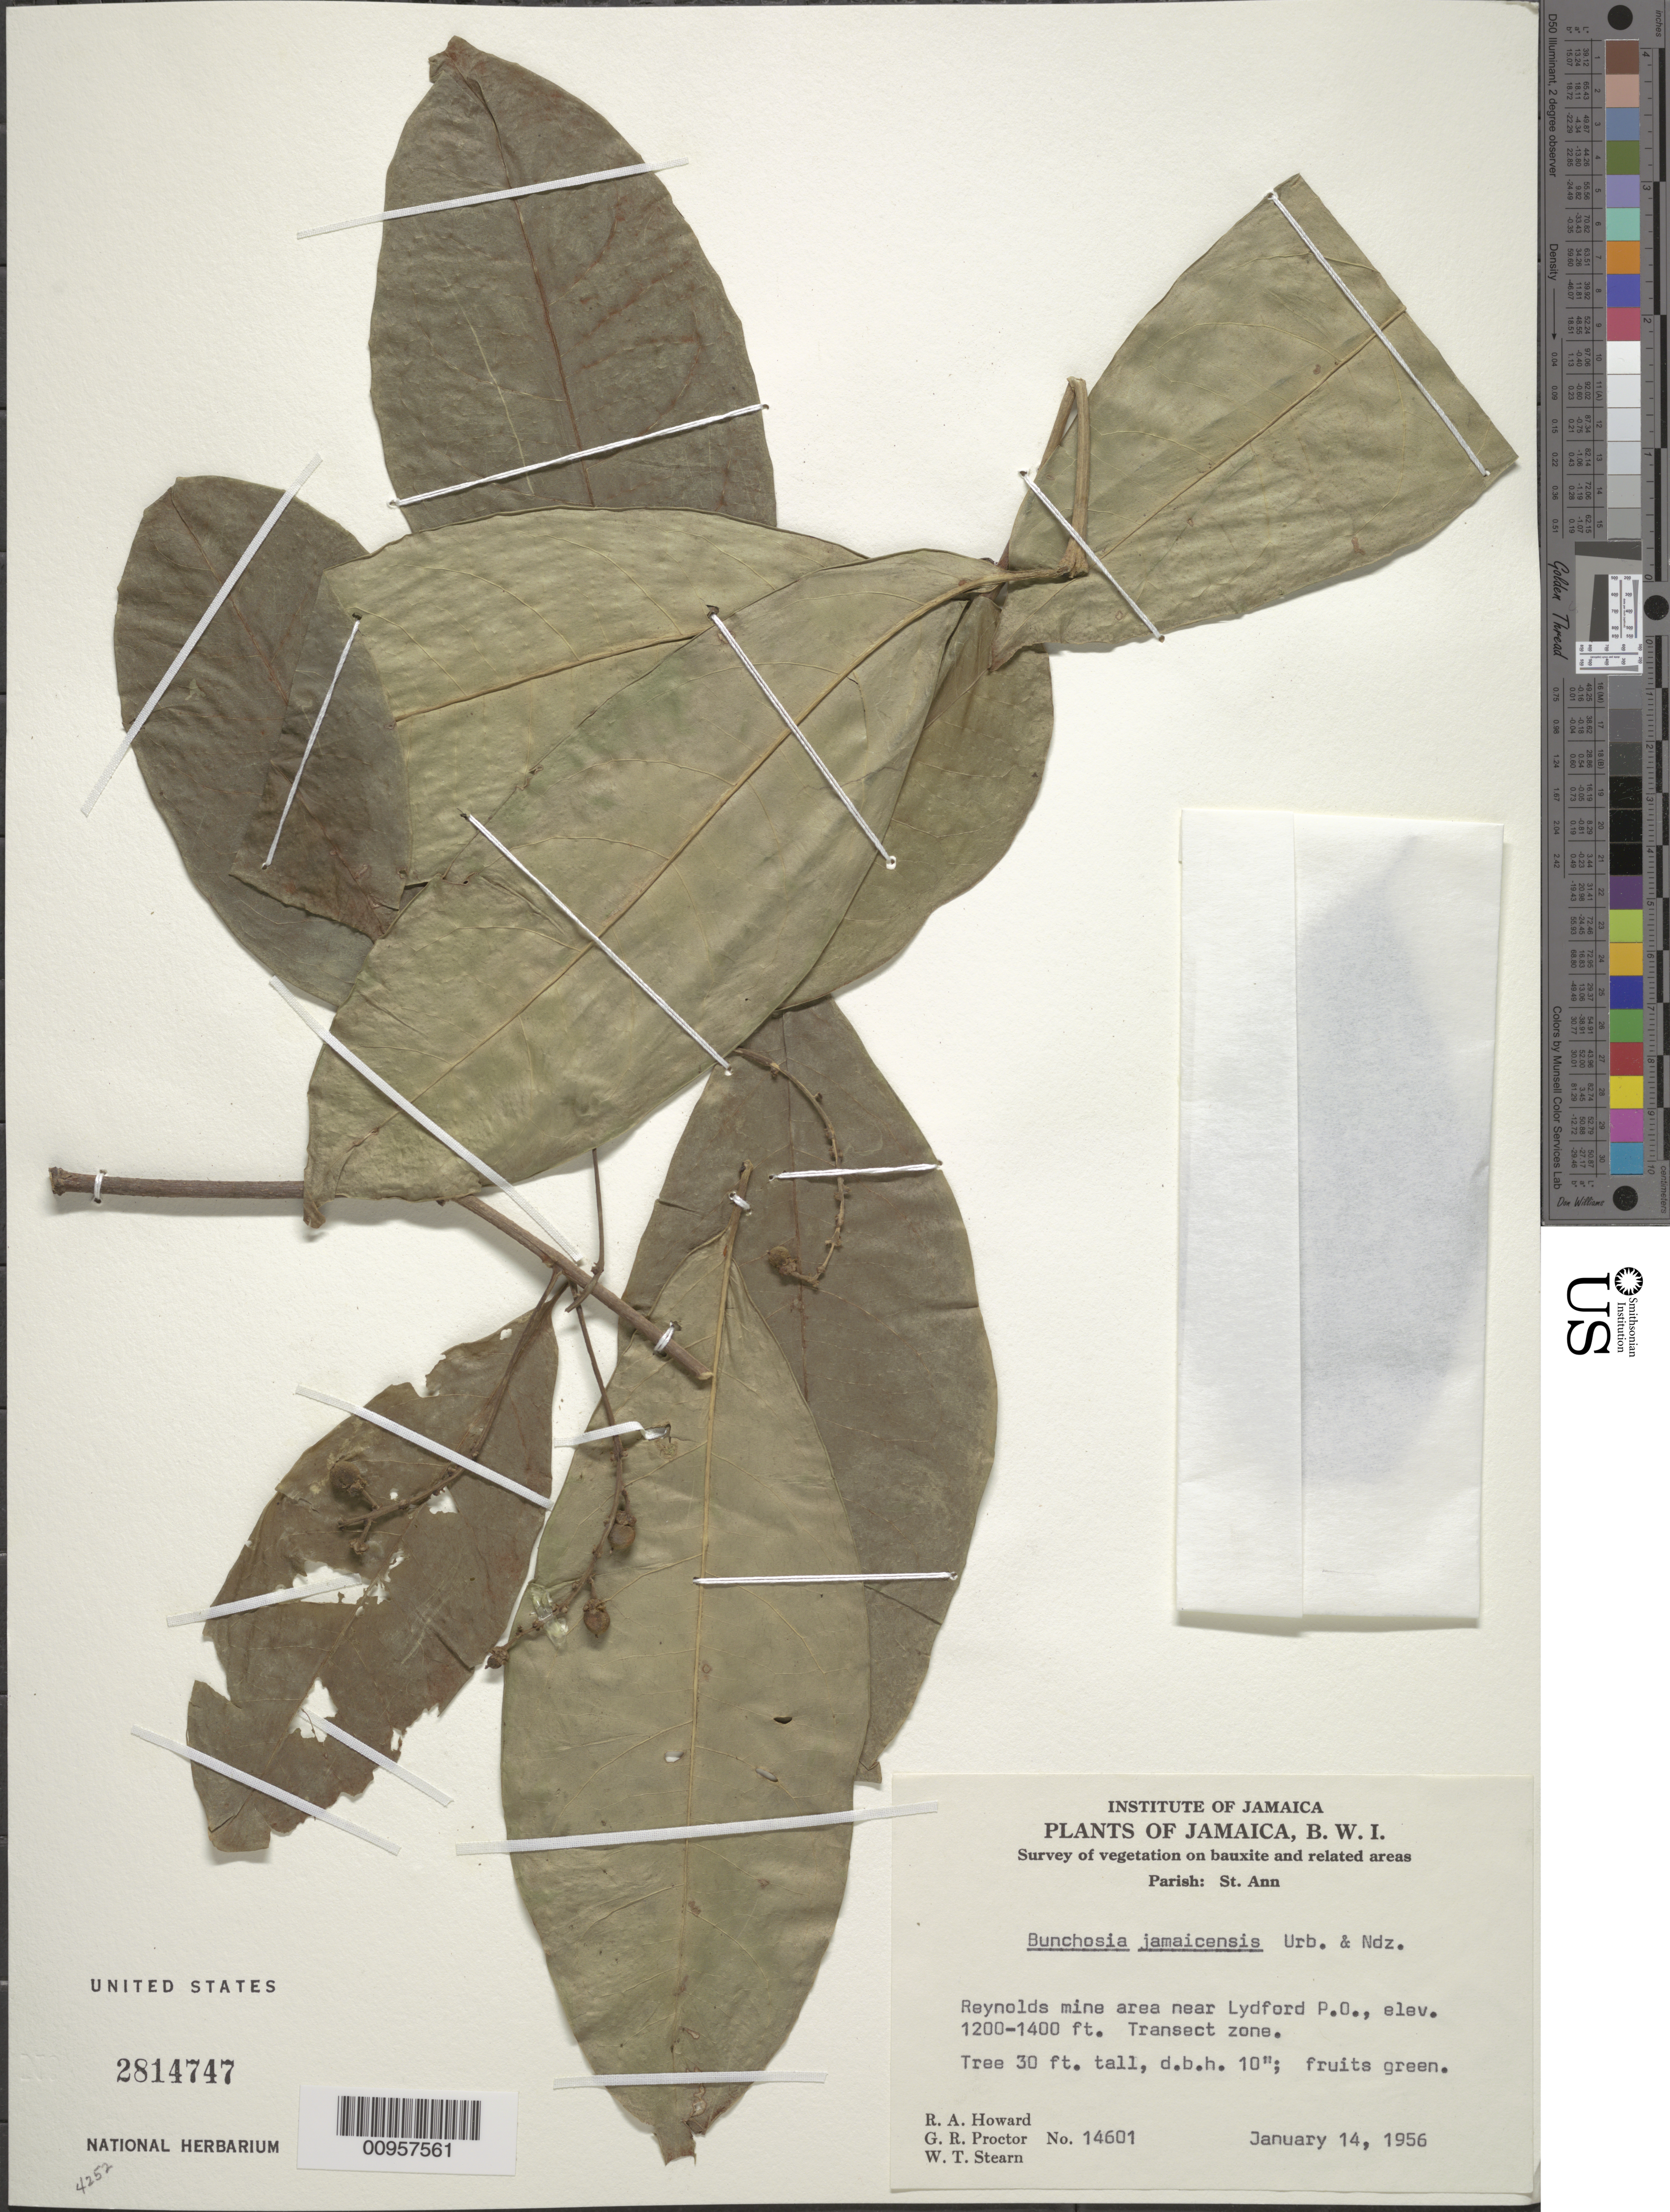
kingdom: Plantae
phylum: Tracheophyta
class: Magnoliopsida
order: Malpighiales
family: Malpighiaceae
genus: Bunchosia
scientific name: Bunchosia jamaicensis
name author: Urb. & Nied.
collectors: R. A. Howard, G. R. Proctor & W. T. Stearn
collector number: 14601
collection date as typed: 14 Jan 1956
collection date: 1956-01-14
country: Jamaica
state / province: Saint Ann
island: Jamaica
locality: Reynolds Mine area near Lydford P.O.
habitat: Transect zone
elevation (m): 366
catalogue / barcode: US 2814747